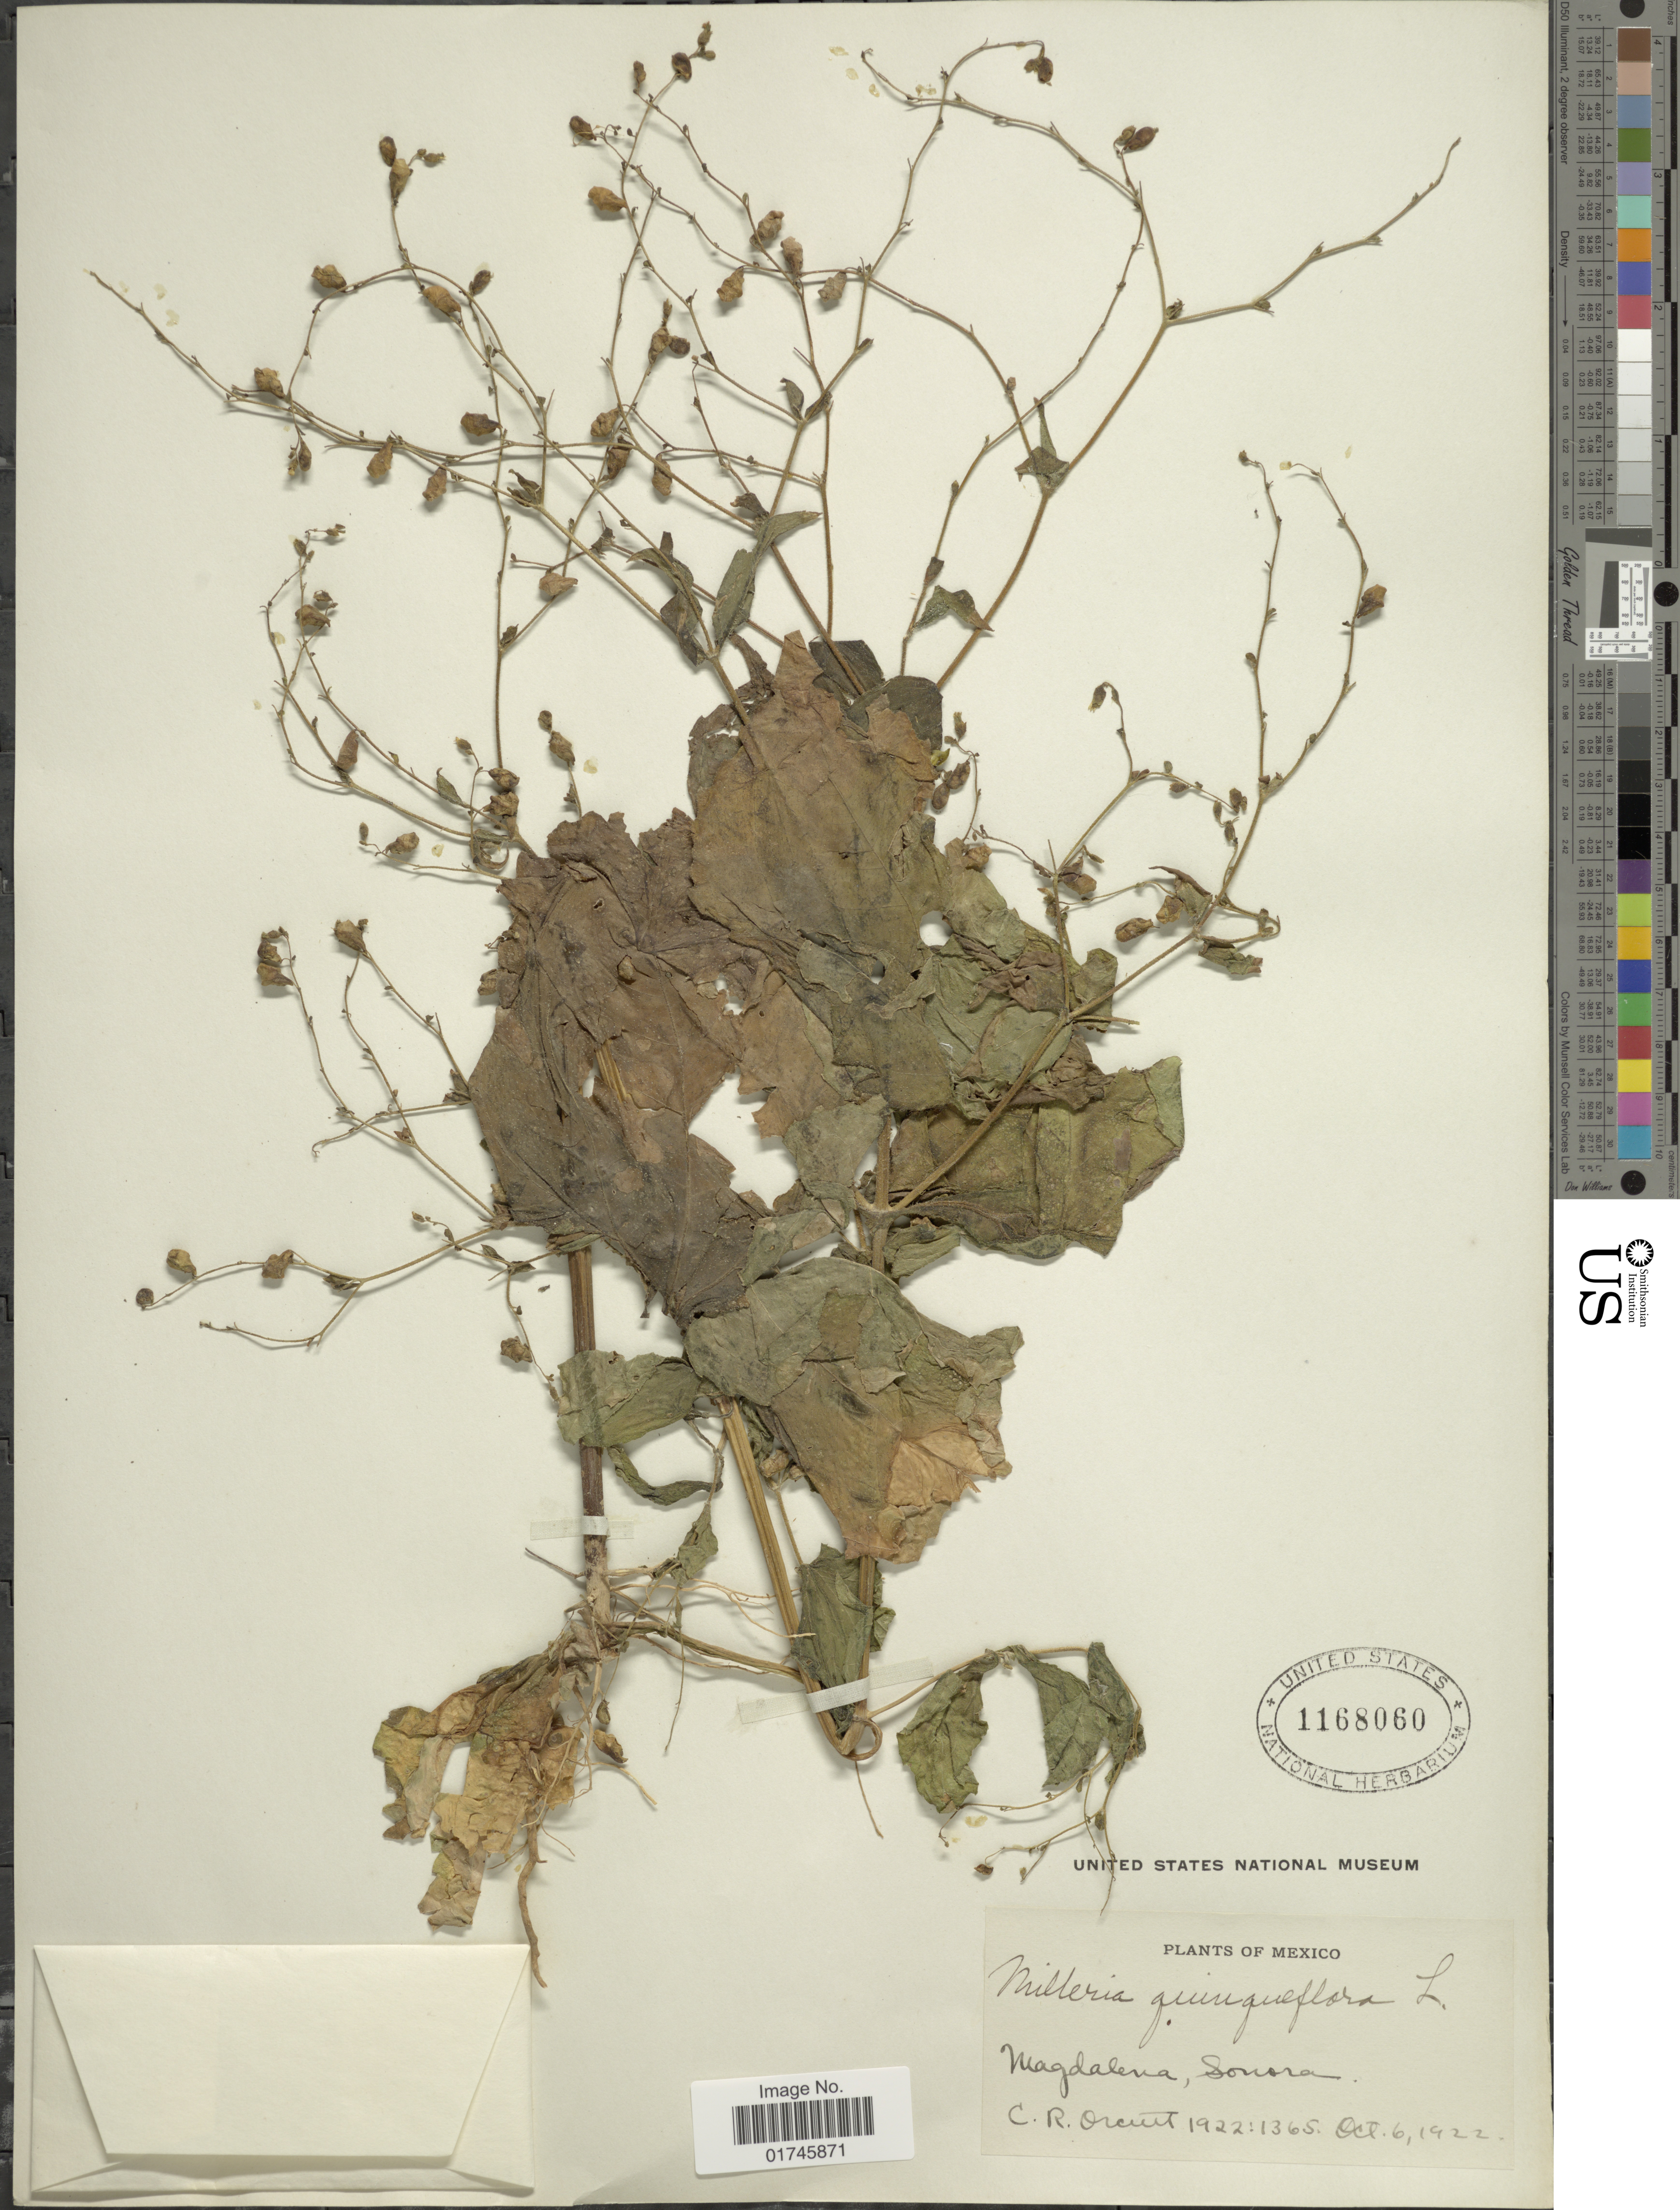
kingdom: Plantae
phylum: Tracheophyta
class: Magnoliopsida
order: Asterales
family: Asteraceae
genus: Milleria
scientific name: Milleria quinqueflora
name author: L.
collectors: C. R. Orcutt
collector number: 1922:1365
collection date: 1922-10-06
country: Mexico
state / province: Sonora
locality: Magdalena, Sonora.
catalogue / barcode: US 1168060